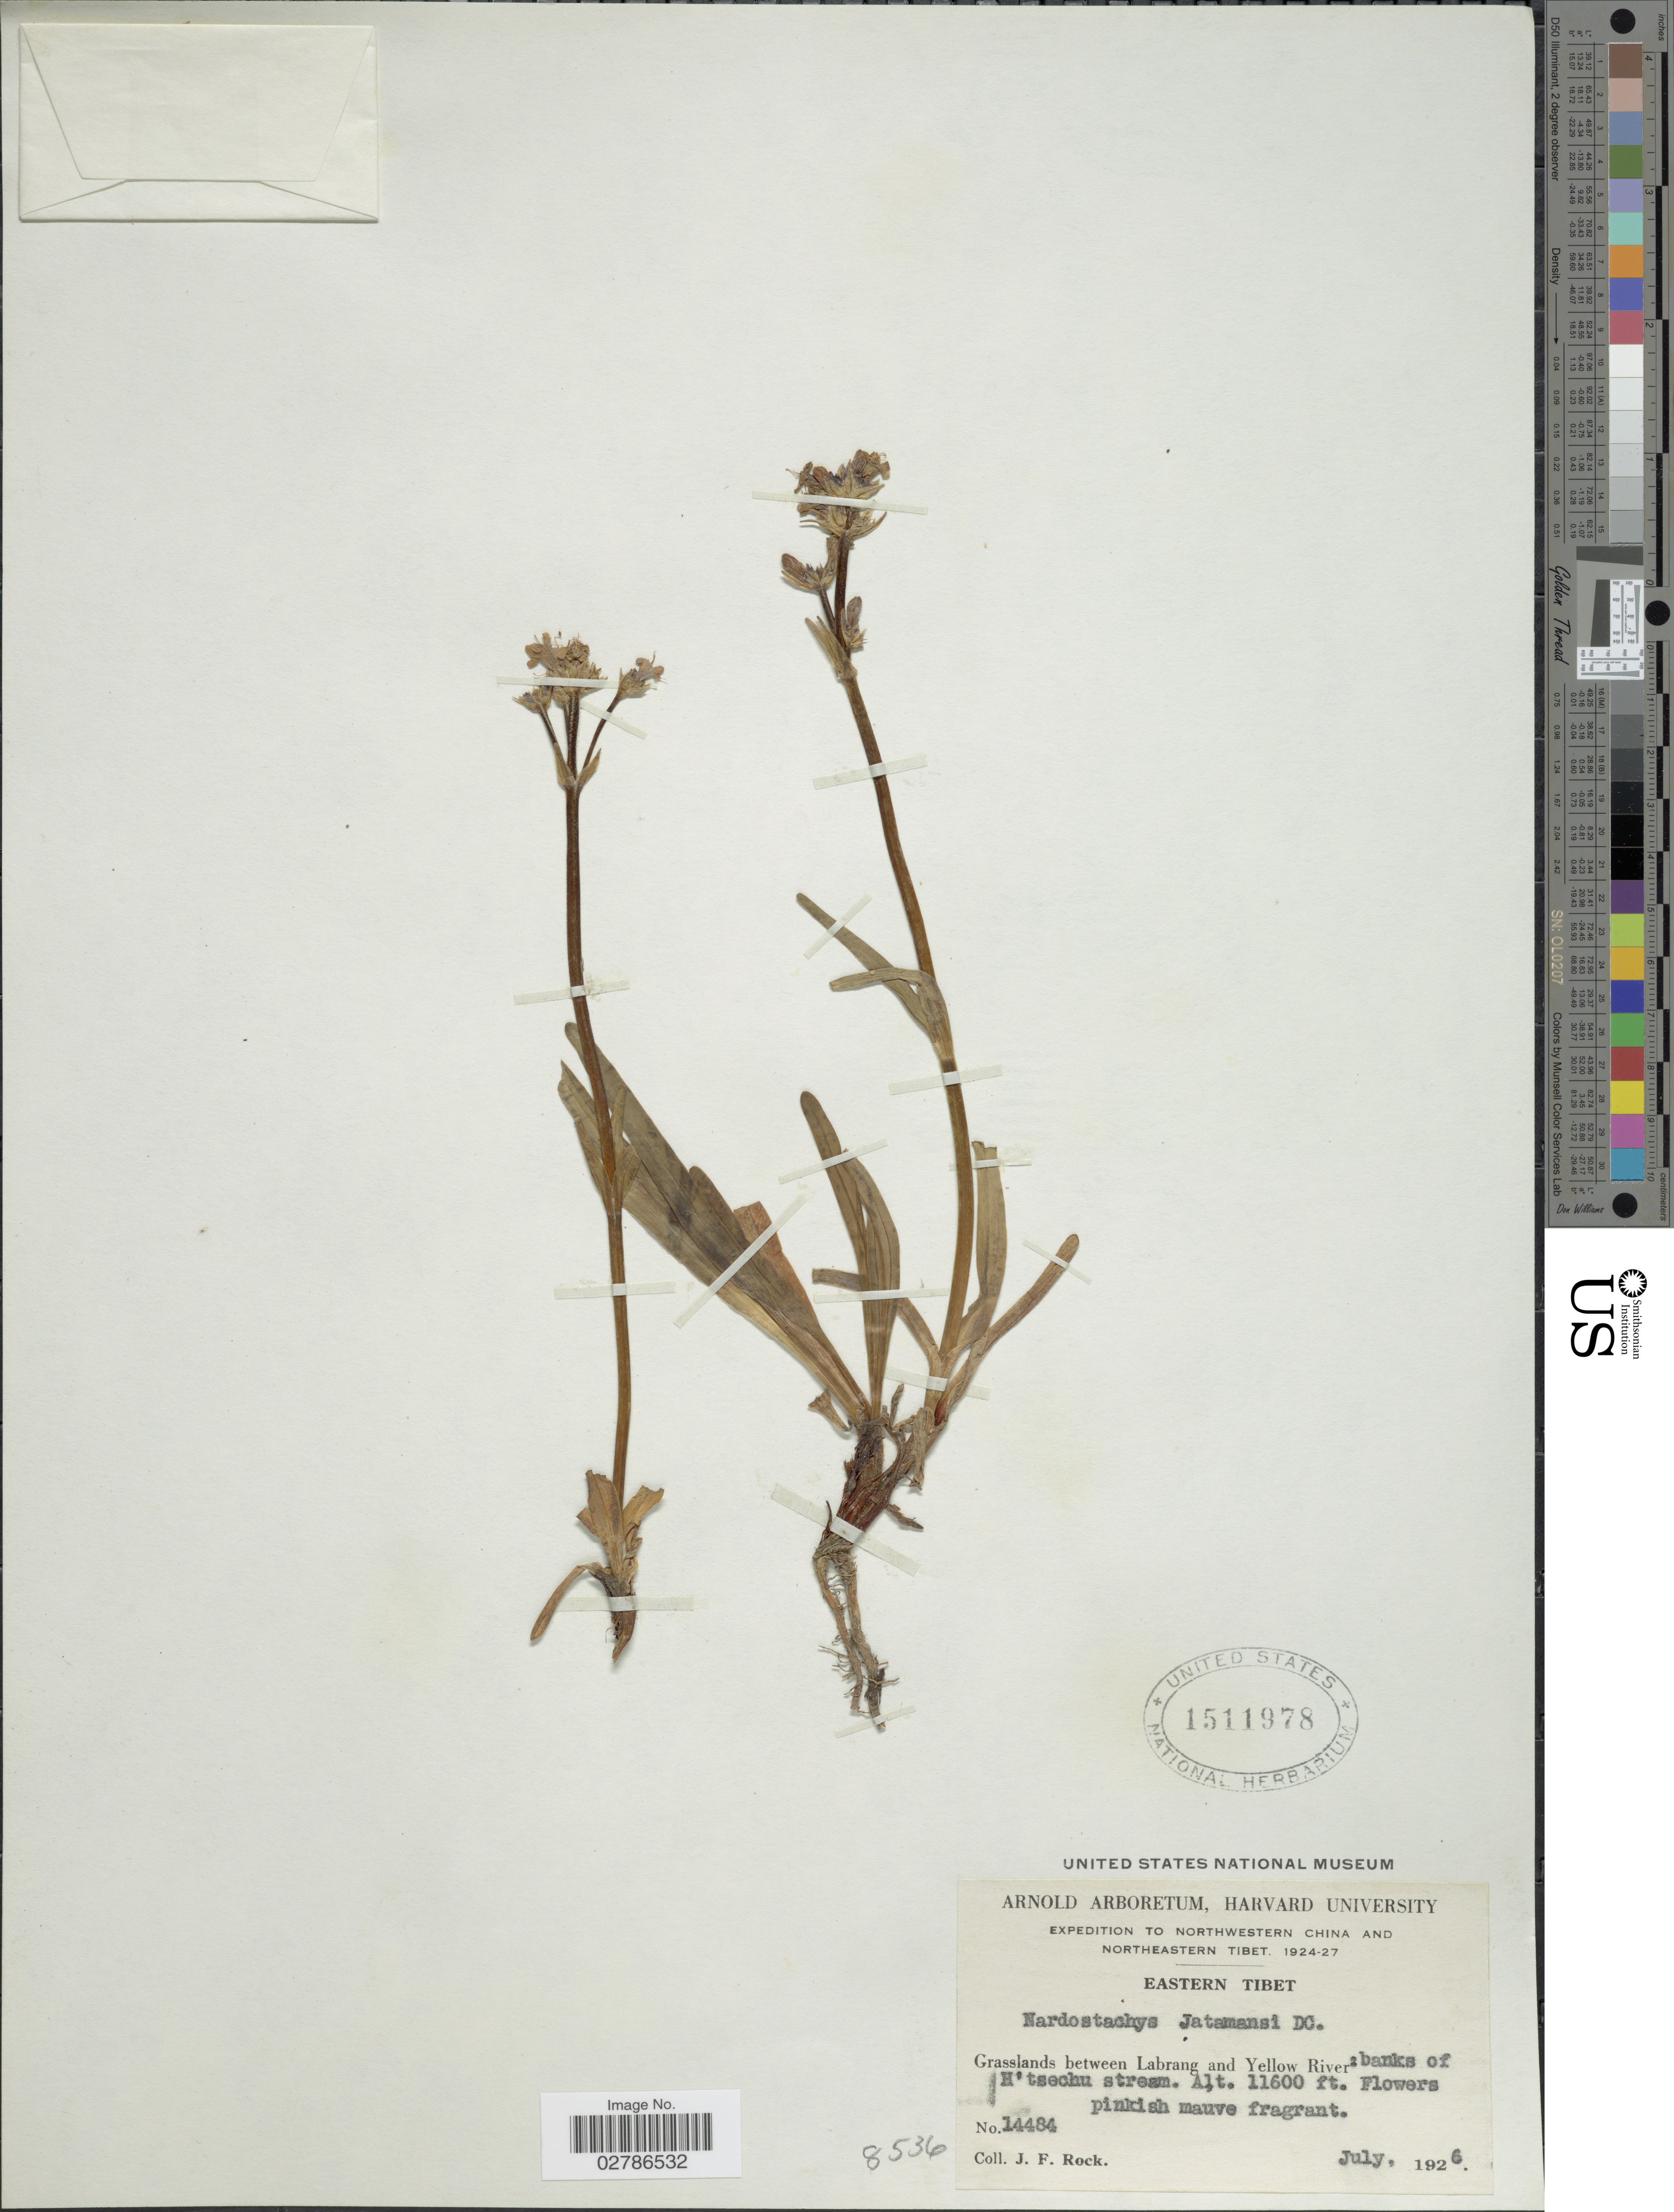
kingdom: Plantae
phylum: Tracheophyta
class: Magnoliopsida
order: Dipsacales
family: Caprifoliaceae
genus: Nardostachys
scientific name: Nardostachys jatamansi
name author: (D. Don) DC.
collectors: J. Rock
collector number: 14484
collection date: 1926-07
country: China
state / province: Xizang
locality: Northwestern China and Northeastern Tibet. Eastern Tibet. Grasslands between Labrang and Yellow River: banks of H'tsechu stream.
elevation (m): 3536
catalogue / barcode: US 1511978